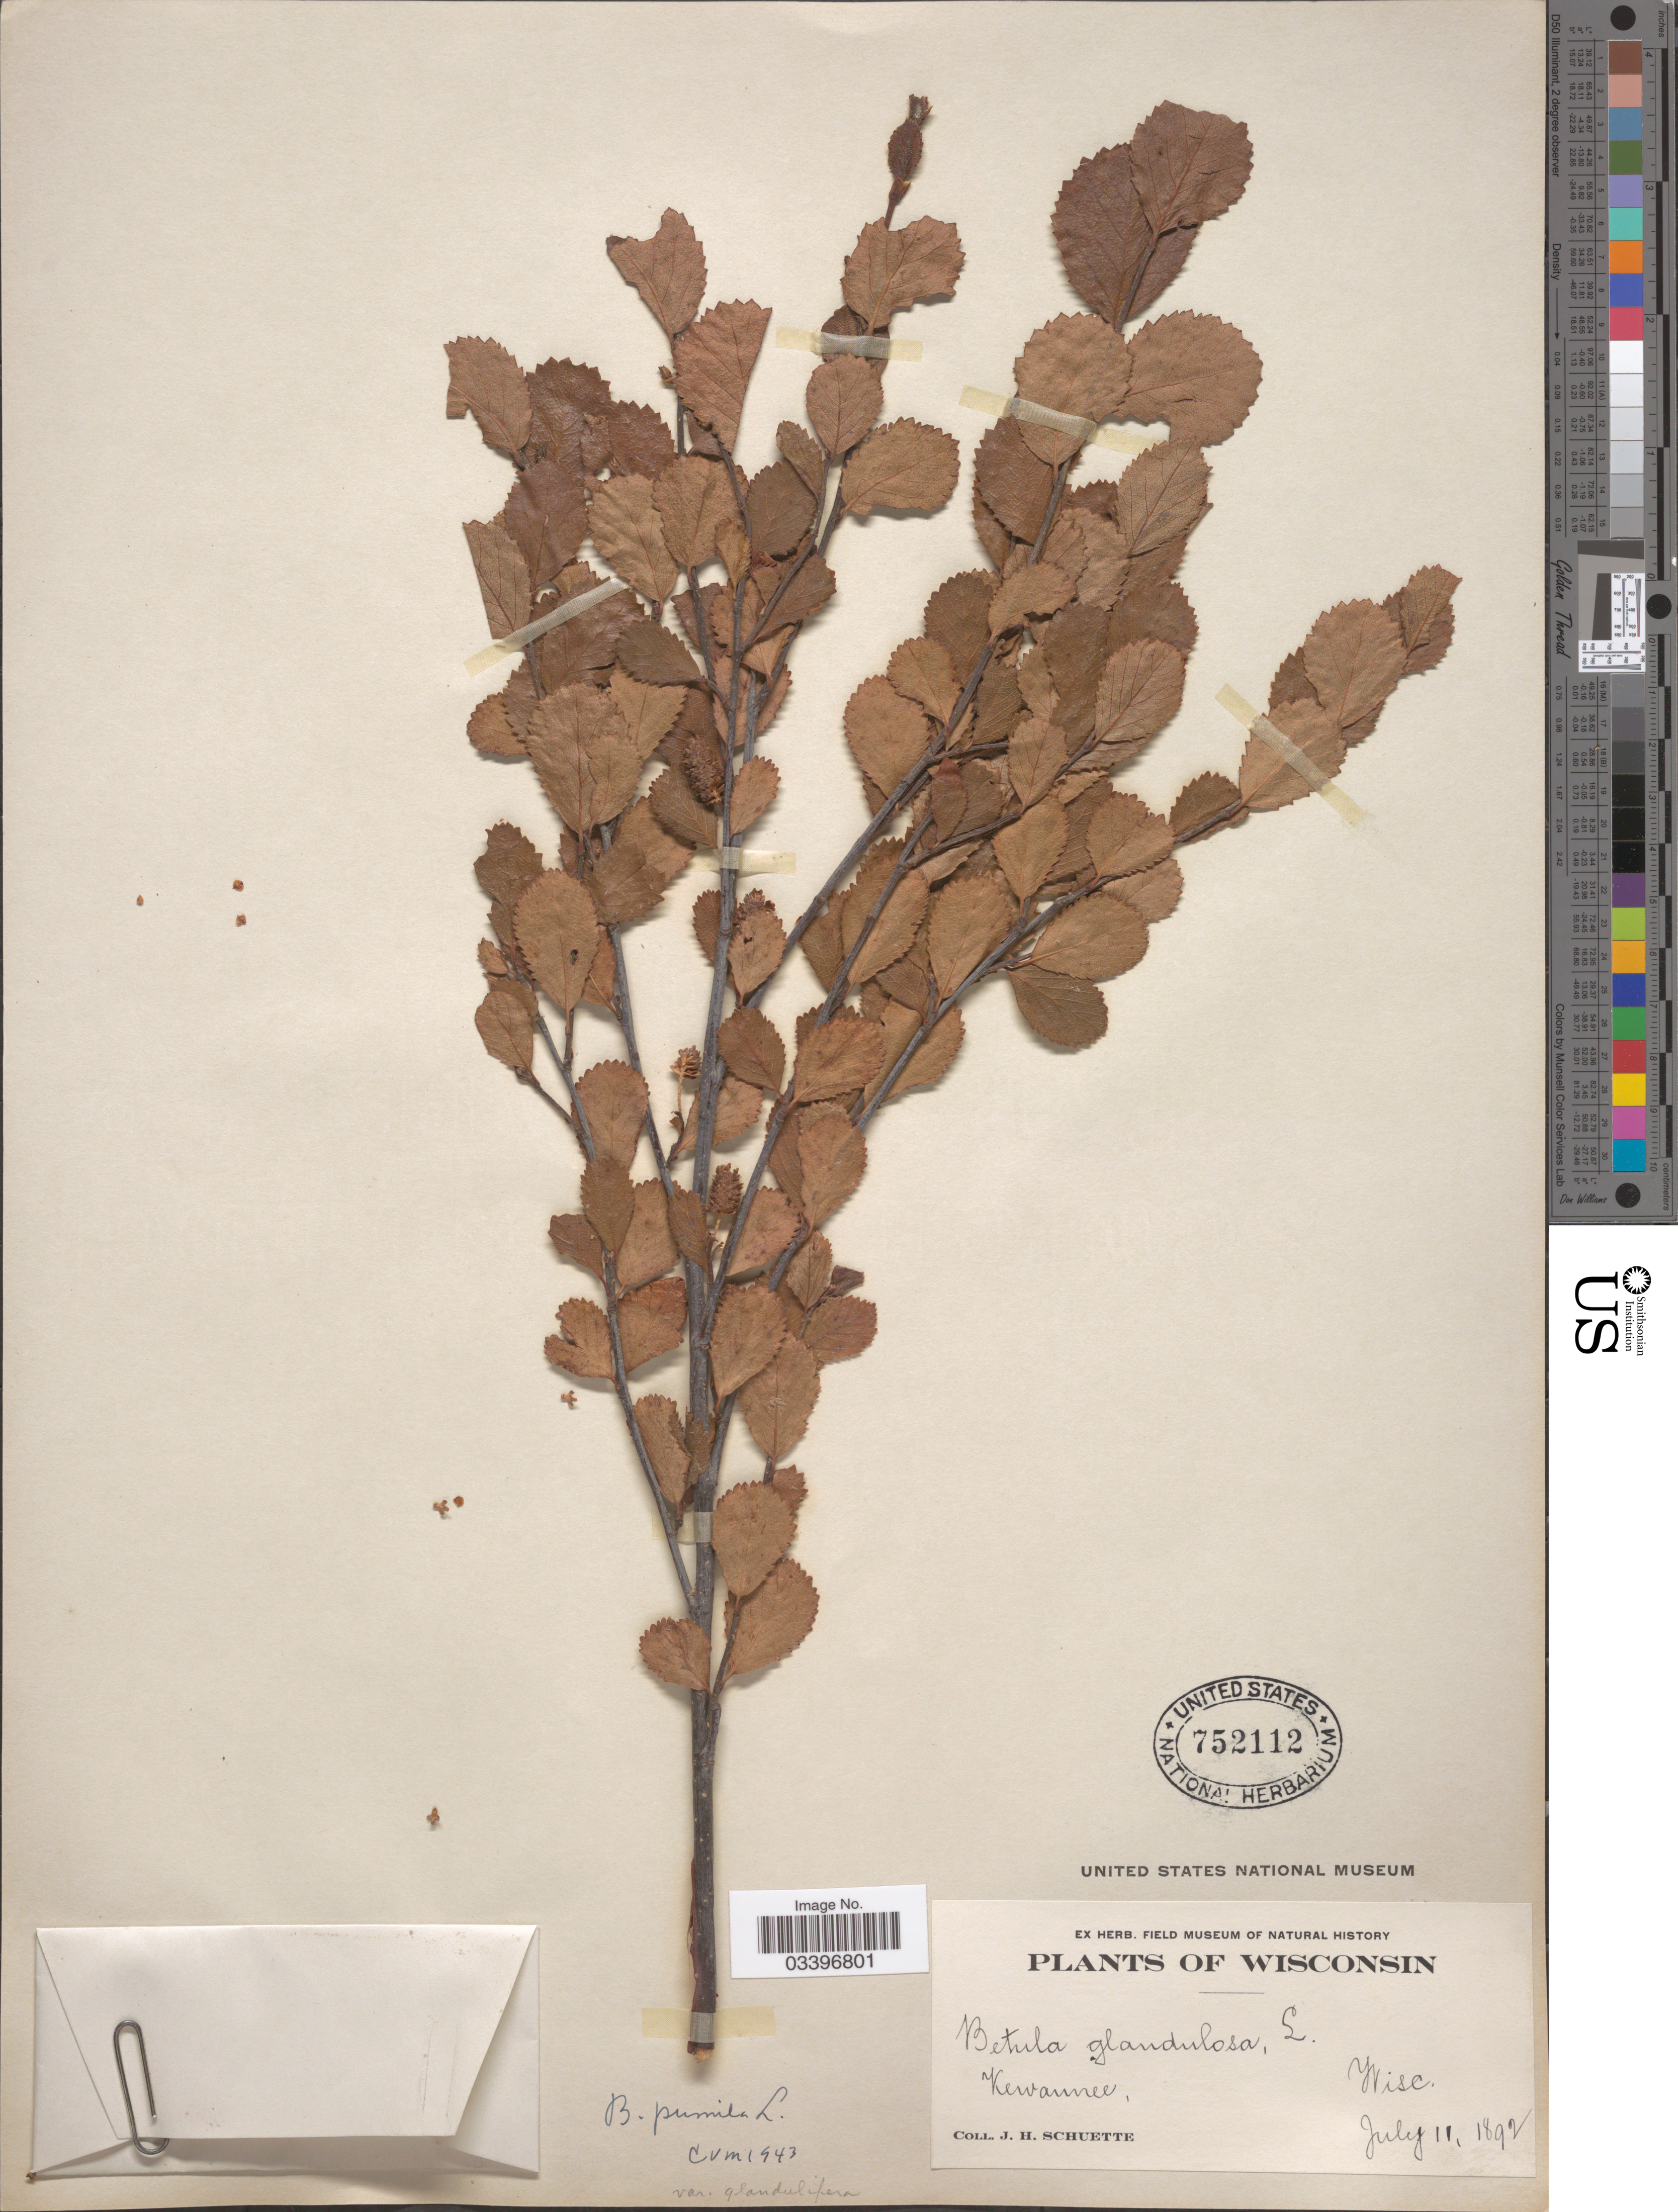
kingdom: Plantae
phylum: Tracheophyta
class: Magnoliopsida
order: Fagales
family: Betulaceae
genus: Betula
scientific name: Betula pumila var. glandulifera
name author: Regel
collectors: J. H. Schuette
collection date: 1892-07-11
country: United States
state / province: Wisconsin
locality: Kewannee.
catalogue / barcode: US 752112